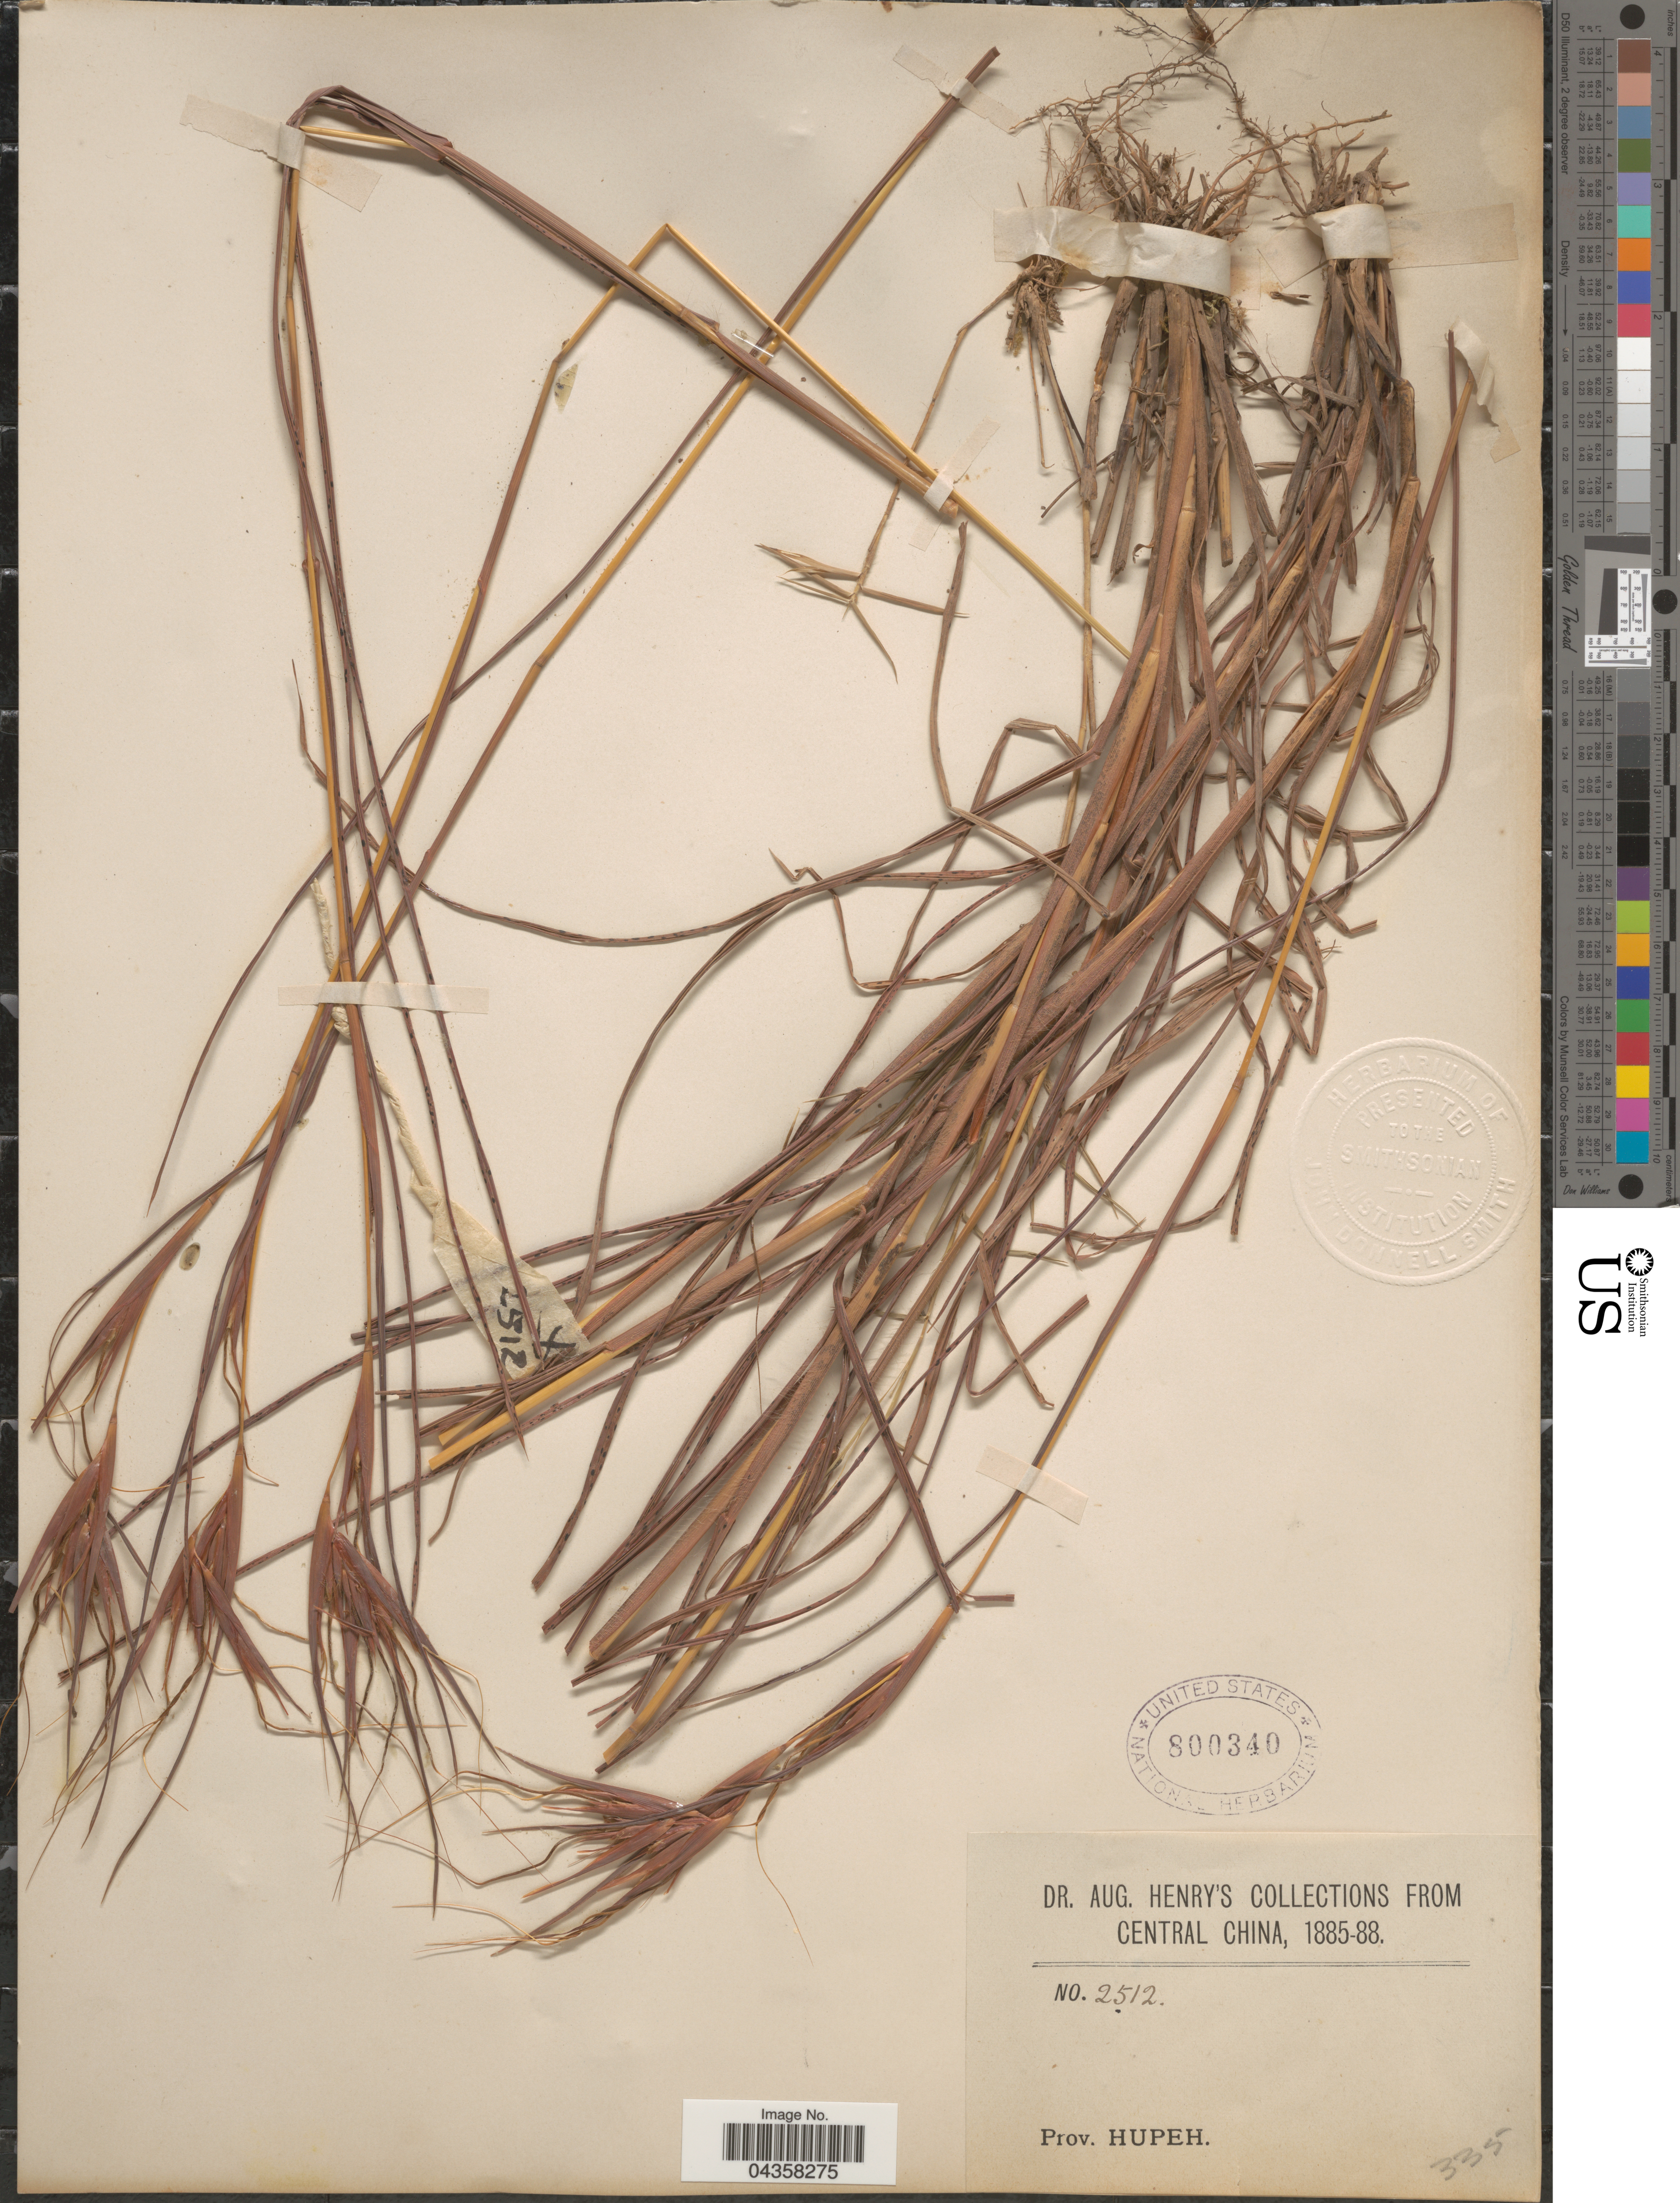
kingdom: Plantae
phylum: Tracheophyta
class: Liliopsida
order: Poales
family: Poaceae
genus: Themeda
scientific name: Themeda triandra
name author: Forssk.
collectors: A. Henry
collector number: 2512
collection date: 1885/1888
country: China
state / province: Hubei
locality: Central China. Prov. Hupeh.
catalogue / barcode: US 800340